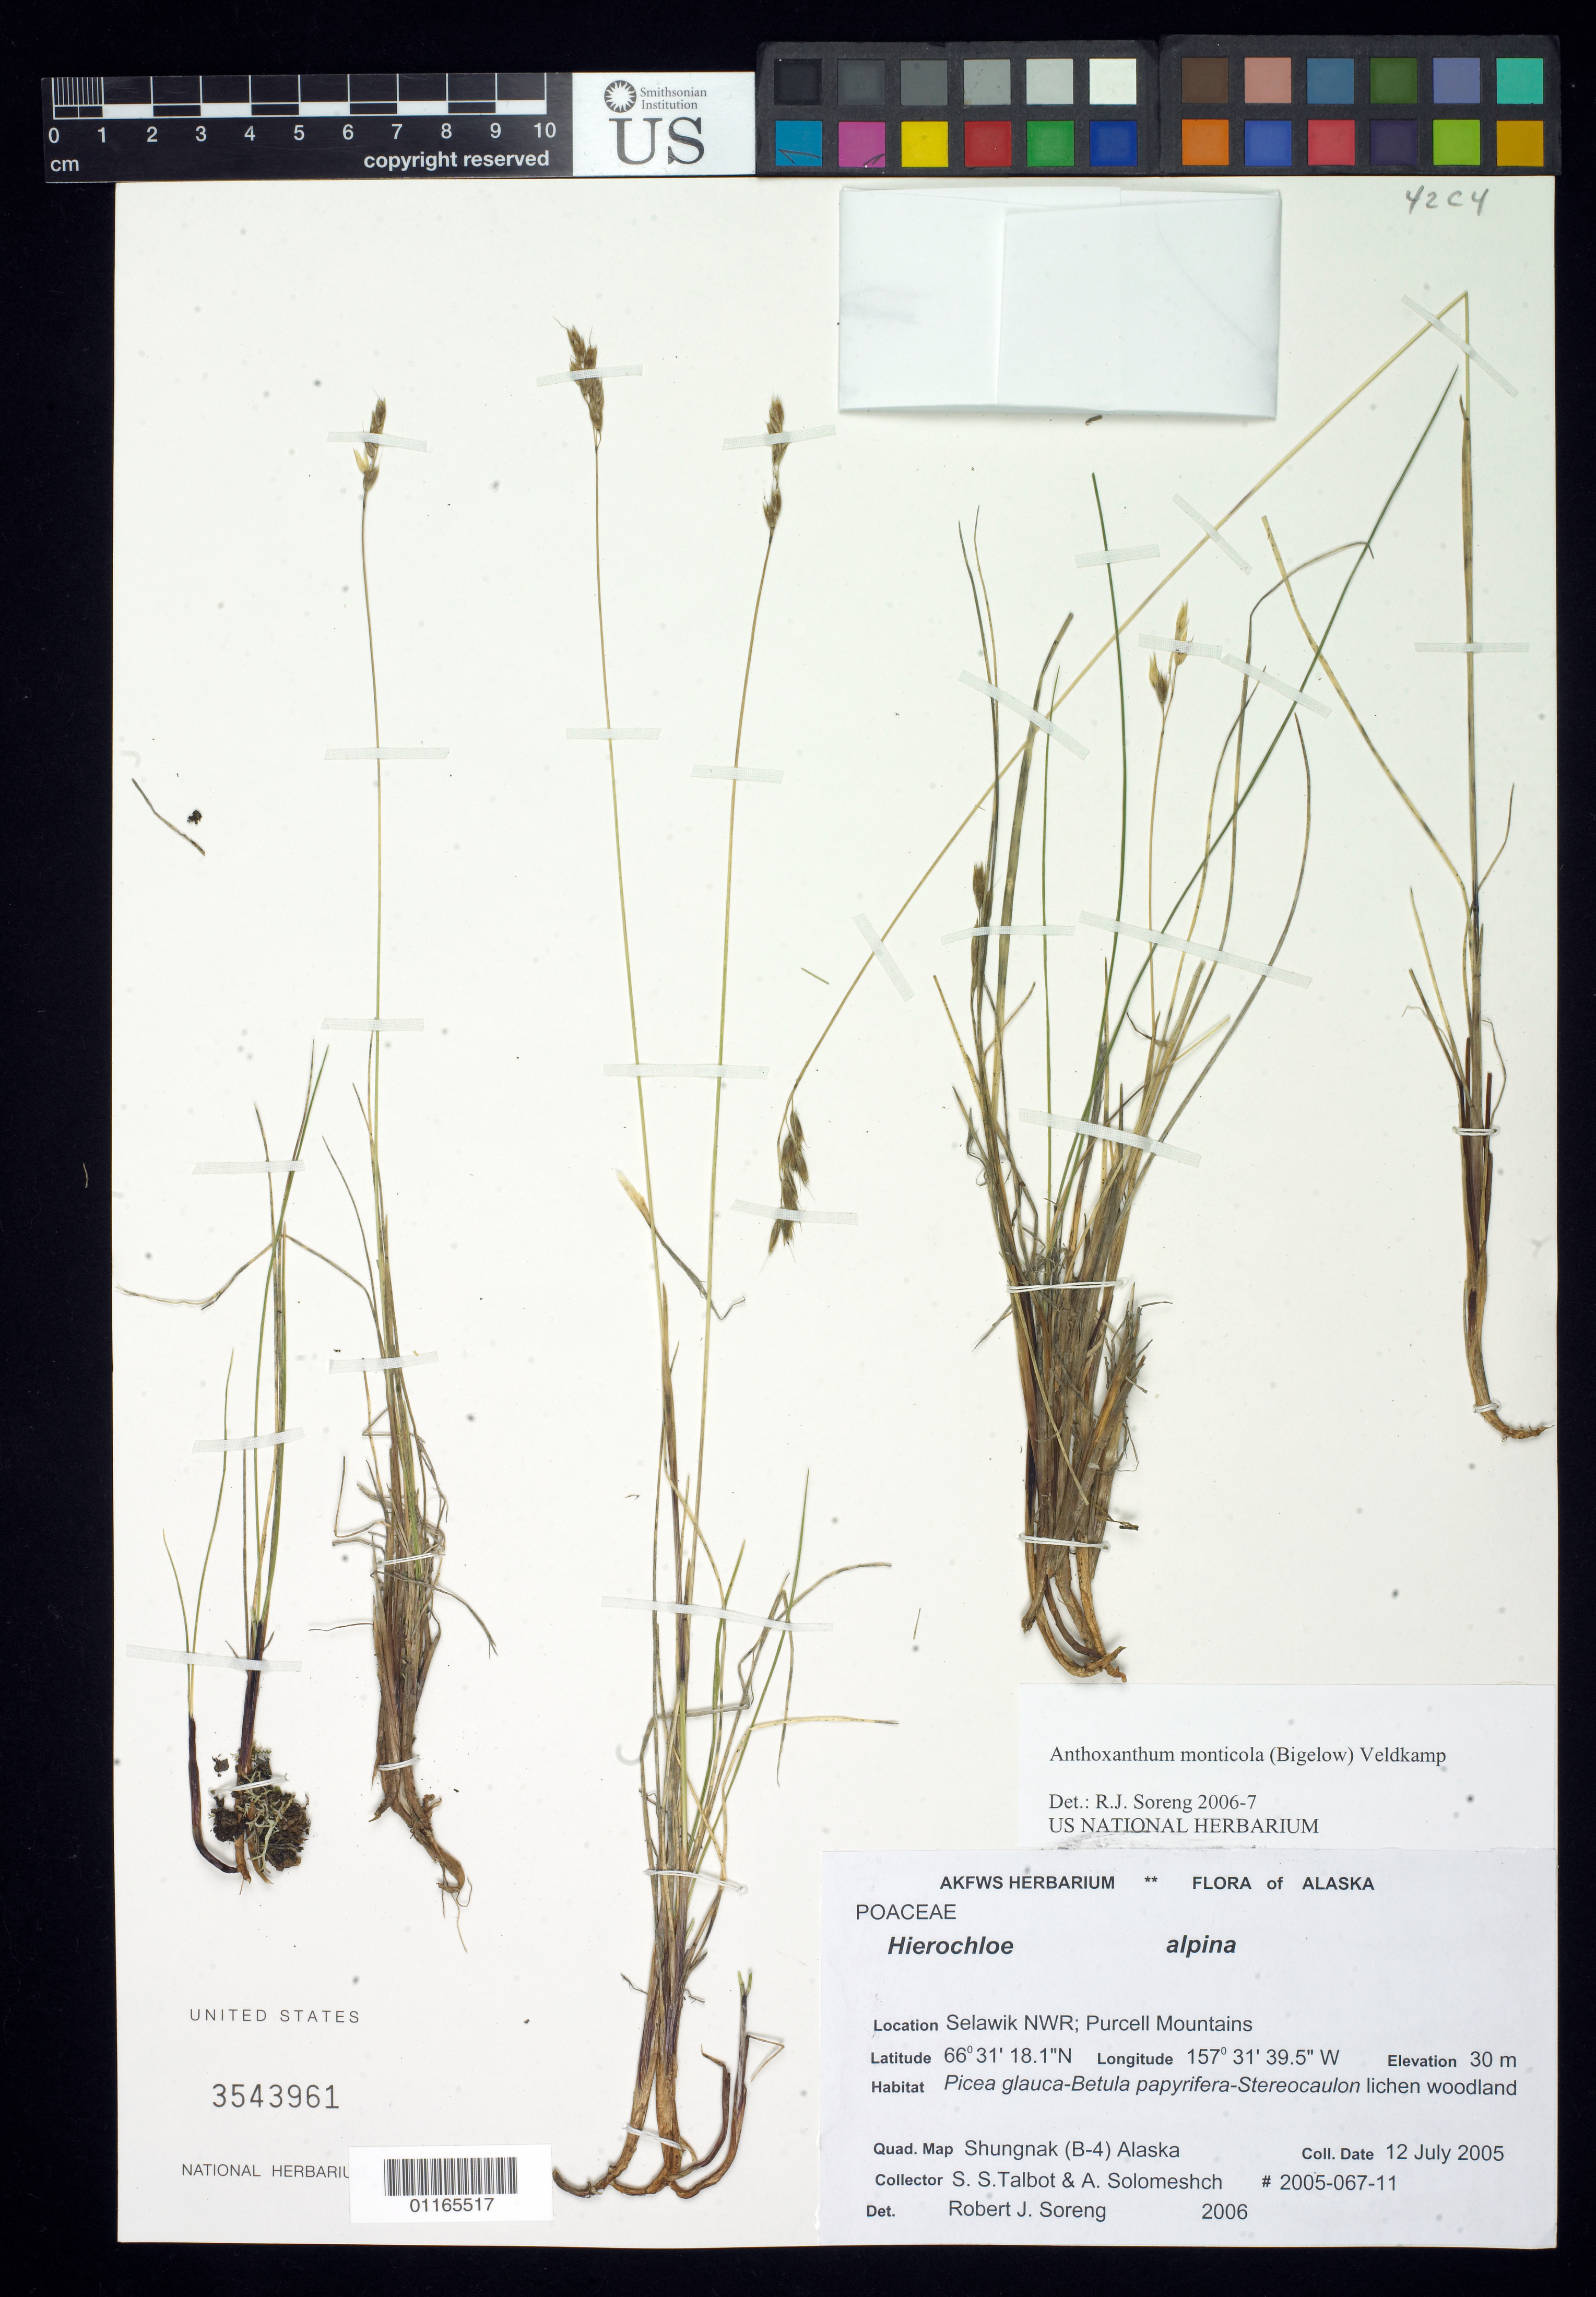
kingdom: Plantae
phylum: Tracheophyta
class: Liliopsida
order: Poales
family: Poaceae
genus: Anthoxanthum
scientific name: Anthoxanthum monticola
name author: (Bigelow) Veldkamp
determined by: Soreng, Robert J., Research Associate (BOT), Smithsonian Institution - National Museum of Natural History (UNITED STATES)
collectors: S. S. Talbot & A. Solomeshch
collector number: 2005-067-11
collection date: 2005-07-12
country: United States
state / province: Alaska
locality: Selawik NWR; Purcell Mountains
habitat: Picea glauca-Betula papyrifera-Stereocaulon lichen woodland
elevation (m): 30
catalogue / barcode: US 3543961